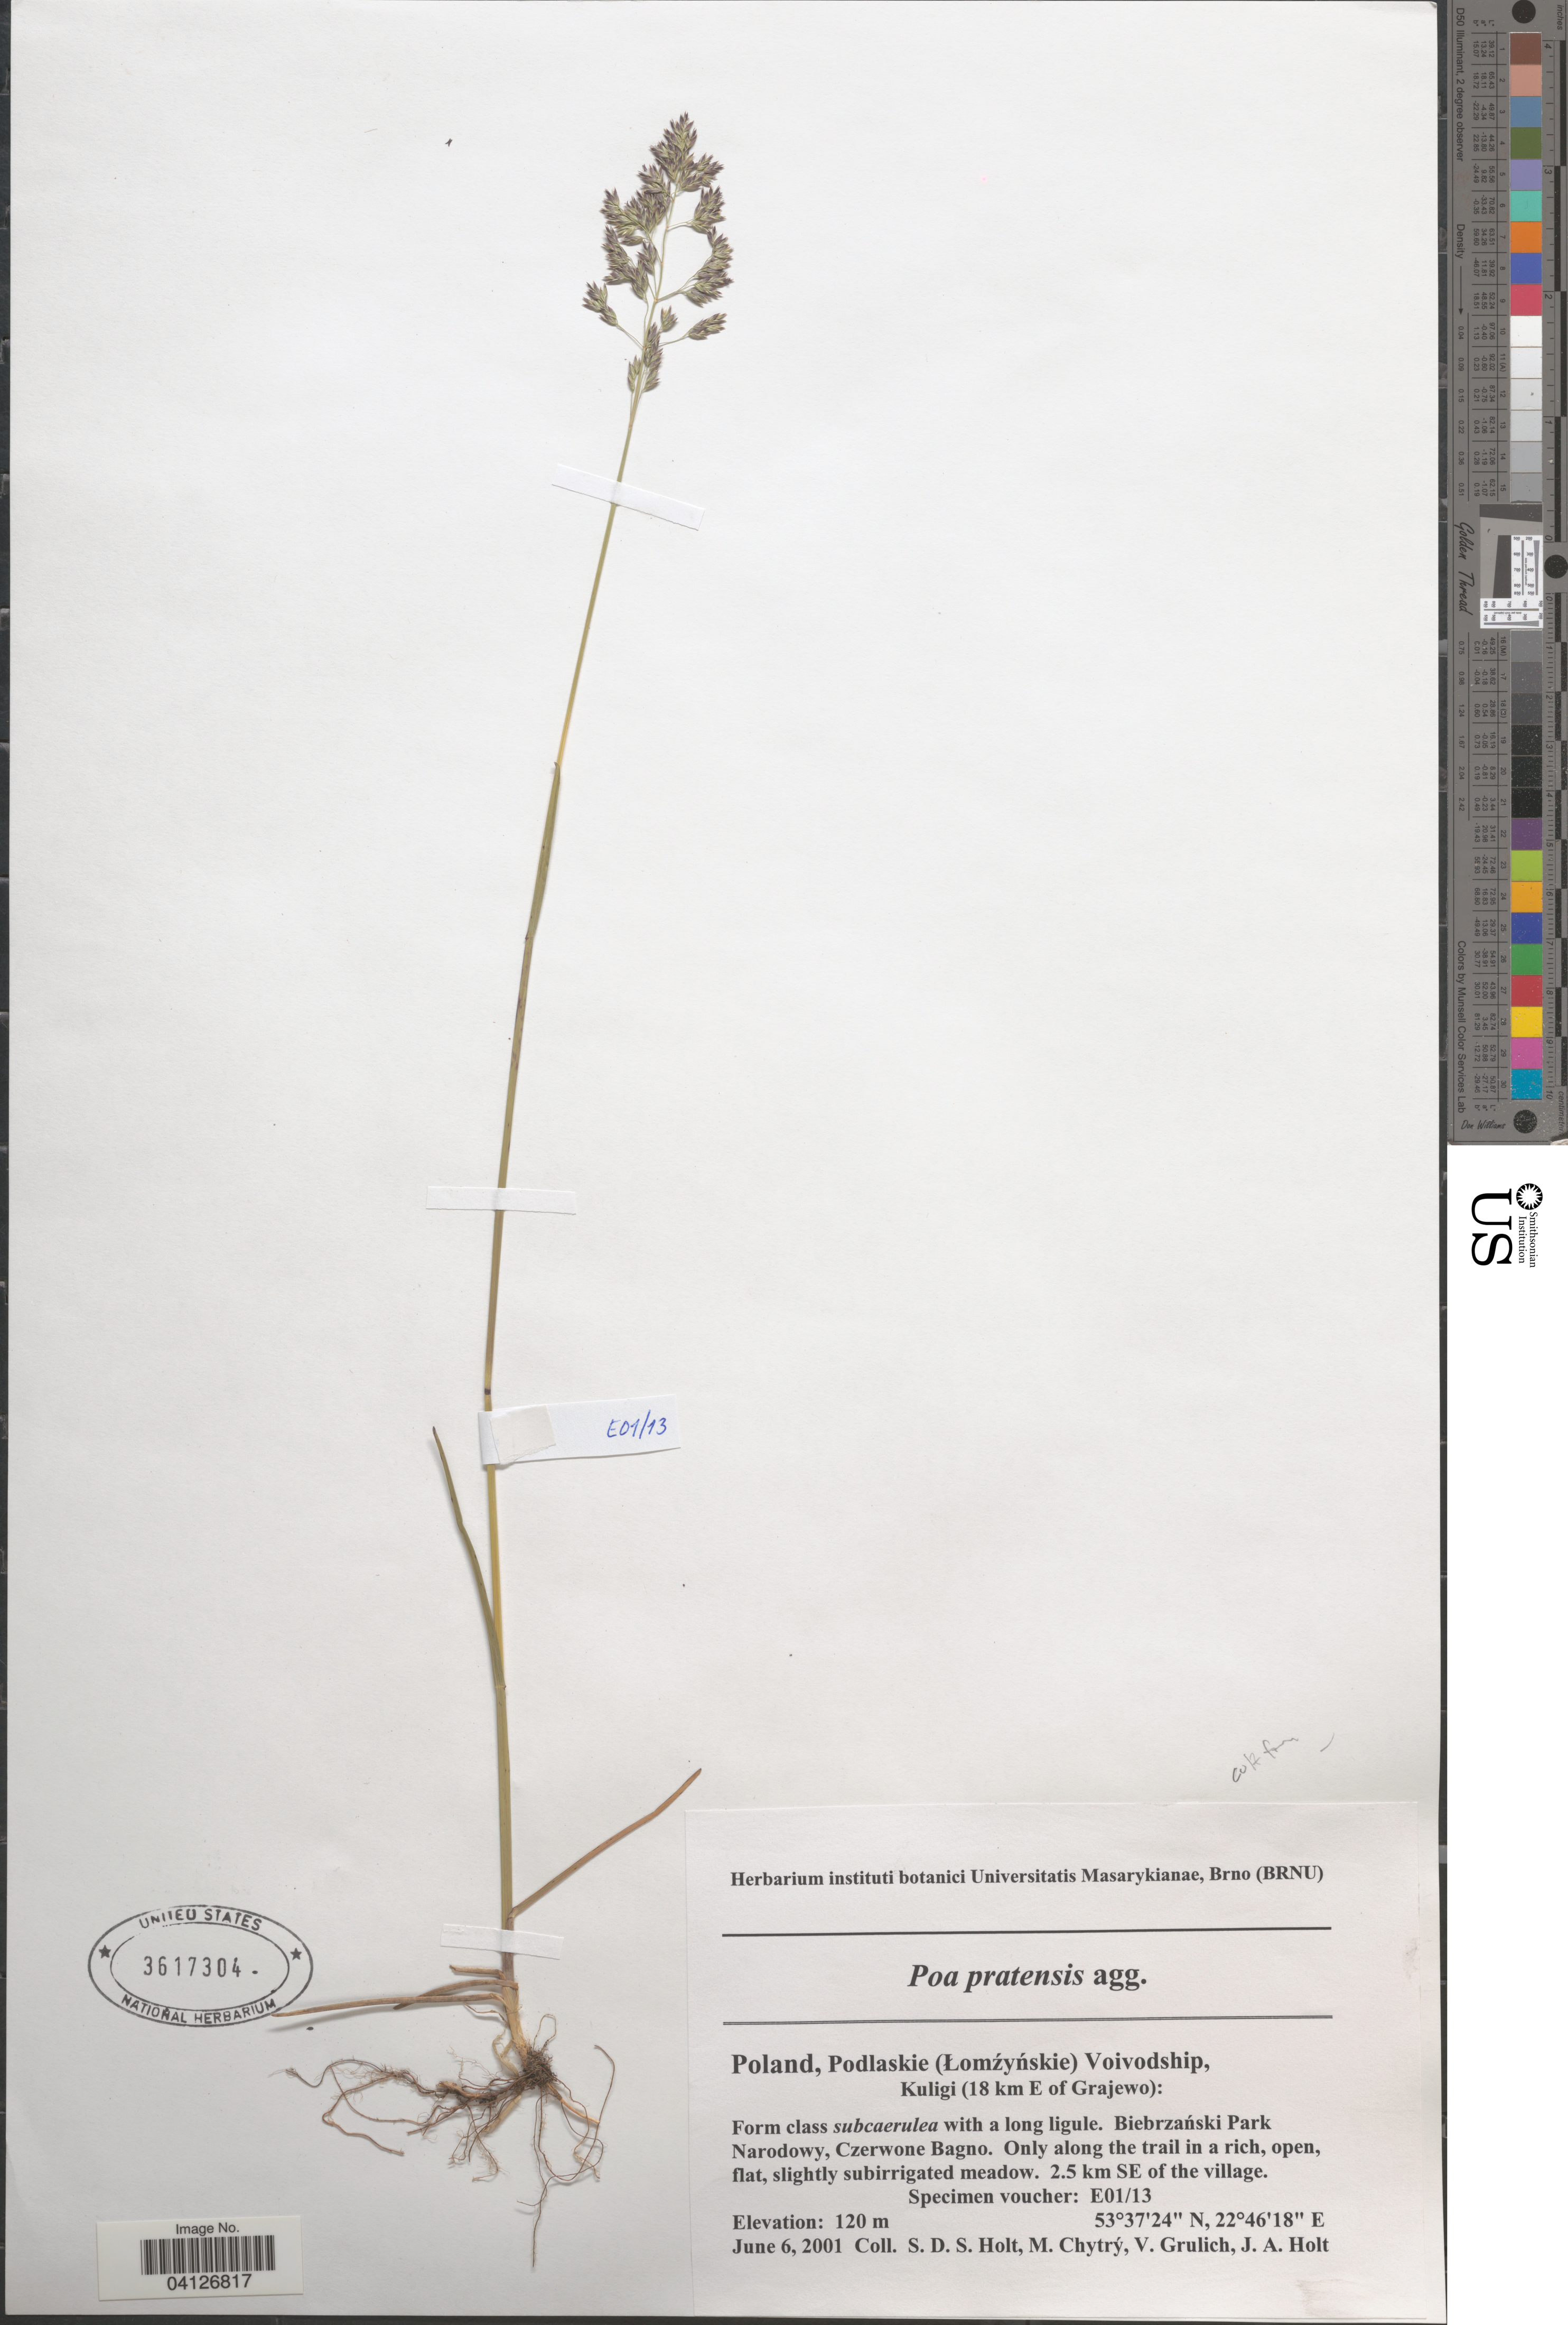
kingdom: Plantae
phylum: Tracheophyta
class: Liliopsida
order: Poales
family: Poaceae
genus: Poa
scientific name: Poa pratensis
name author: L.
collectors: S. Holt, M. Chytrý, V. Grulich & J. A. Holt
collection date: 2001-06-06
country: Poland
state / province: Podlaskie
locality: (Łomźyńskie) Voivodship, Kuligi (18 km E of Grajewo): Biebrzański Park Narodowy, Czerwone Bagno. 2.5 km SE of the village.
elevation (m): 120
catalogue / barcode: US 3617304